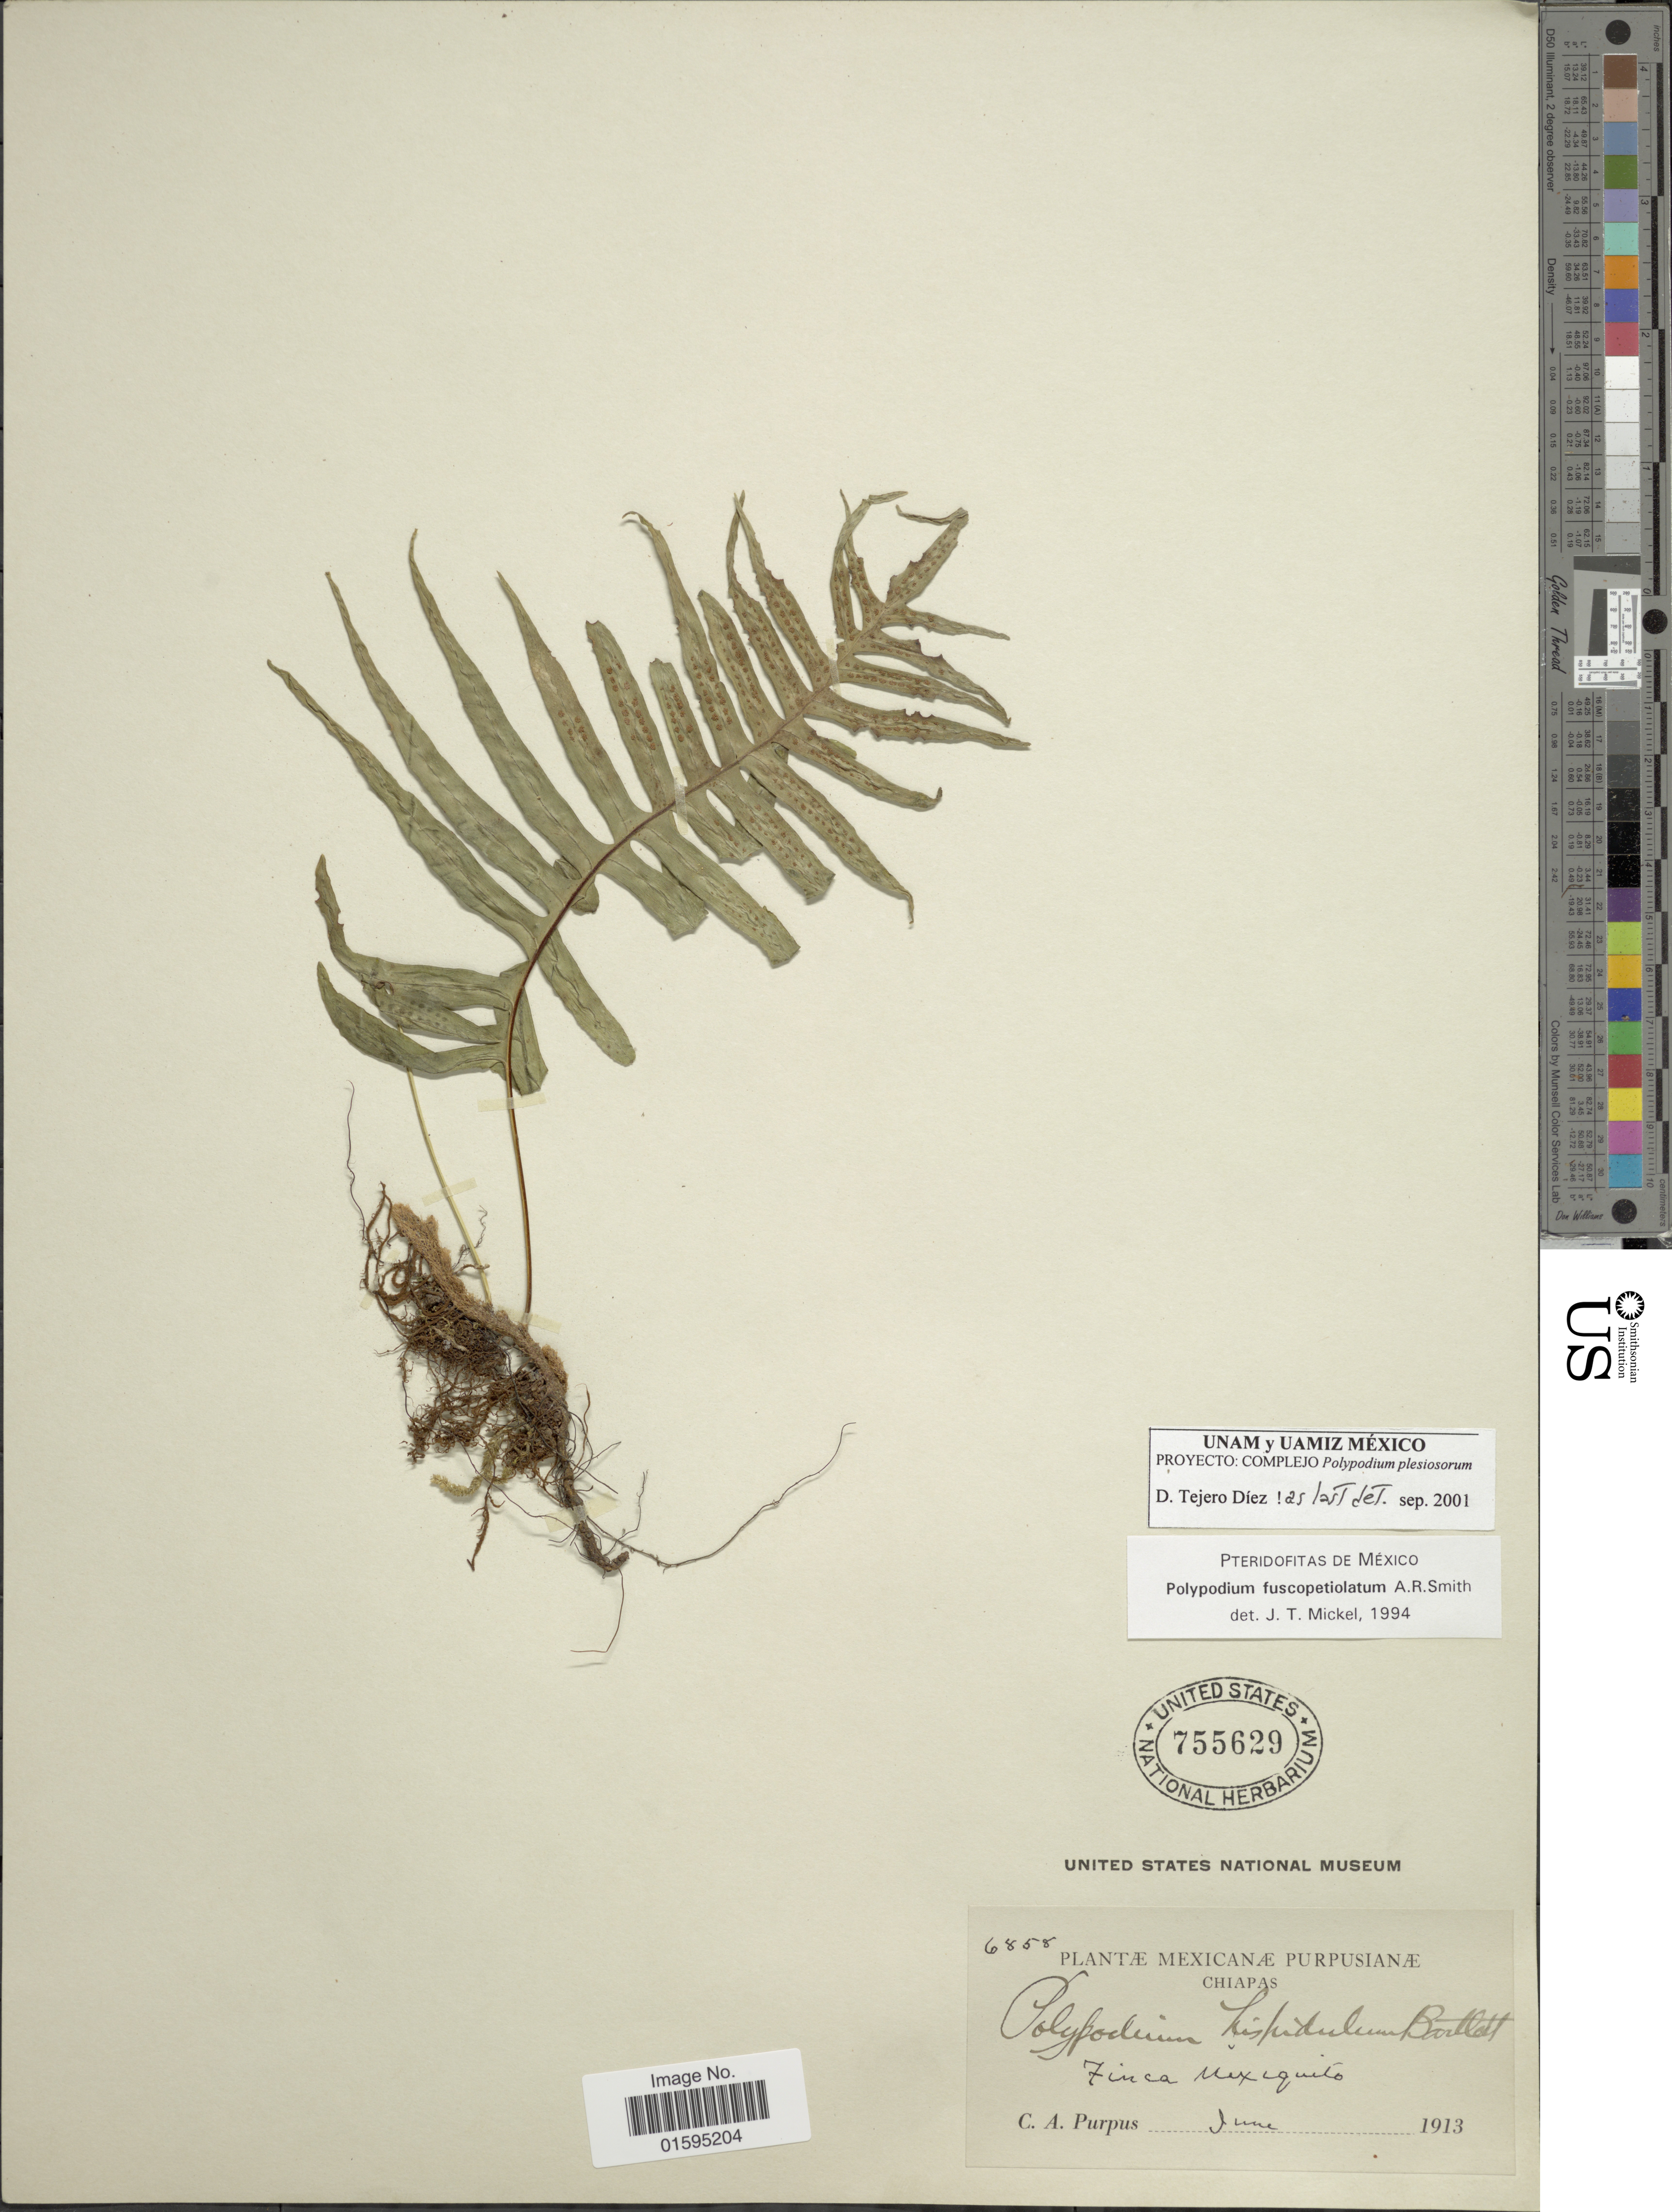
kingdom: Plantae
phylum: Tracheophyta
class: Polypodiopsida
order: Polypodiales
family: Polypodiaceae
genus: Polypodium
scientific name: Polypodium fuscopetiolatum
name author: A.R. Sm.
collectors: C. A. Purpus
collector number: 6858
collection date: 1913-06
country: Mexico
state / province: Chiapas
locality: Finca Mexiquito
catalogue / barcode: US 755629